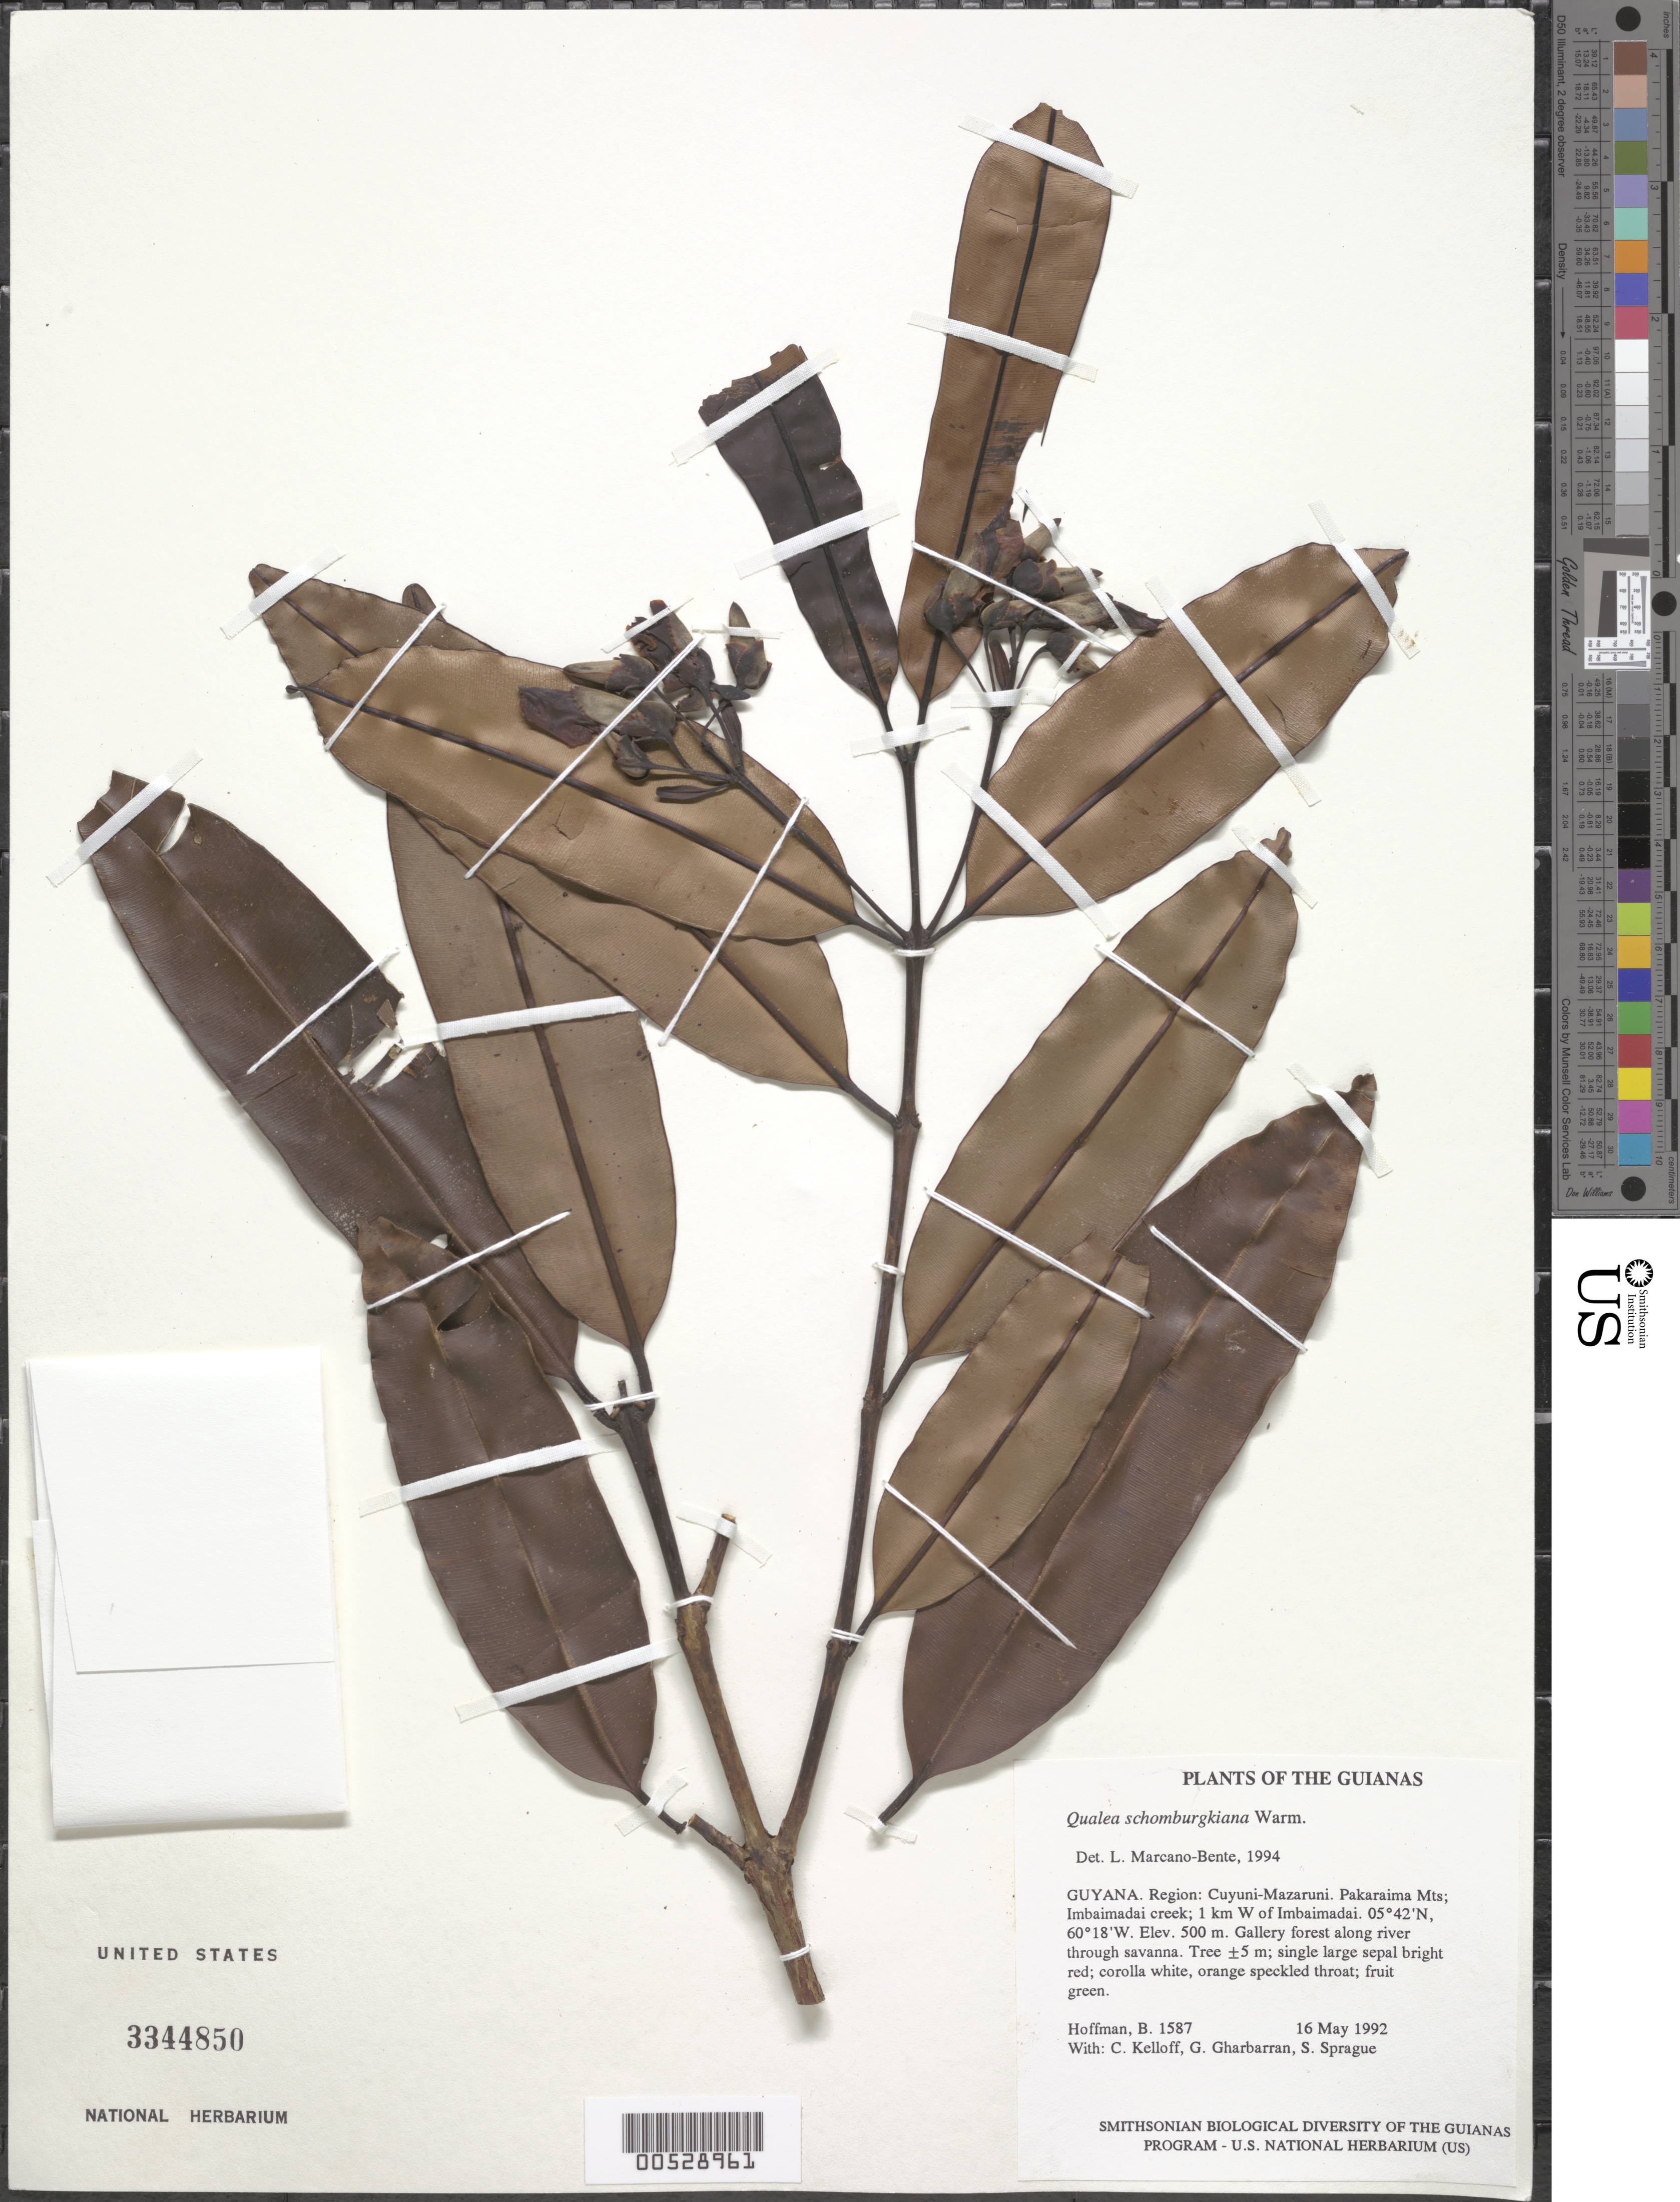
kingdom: Plantae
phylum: Tracheophyta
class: Magnoliopsida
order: Myrtales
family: Vochysiaceae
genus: Qualea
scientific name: Qualea schomburgkiana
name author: Warm.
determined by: Marcano-Berti, L.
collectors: B. Hoffman, C. L. Kelloff, G. Gharbarran & S. Sprague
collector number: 1587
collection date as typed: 16 May 1992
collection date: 1992-05-16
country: Guyana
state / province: Cuyuni-Mazaruni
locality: Pakaraima Mts; Imbaimadai Creek; 1 km W of Imbaimadai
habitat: Gallery forest along river through savanna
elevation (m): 500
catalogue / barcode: US 3344850